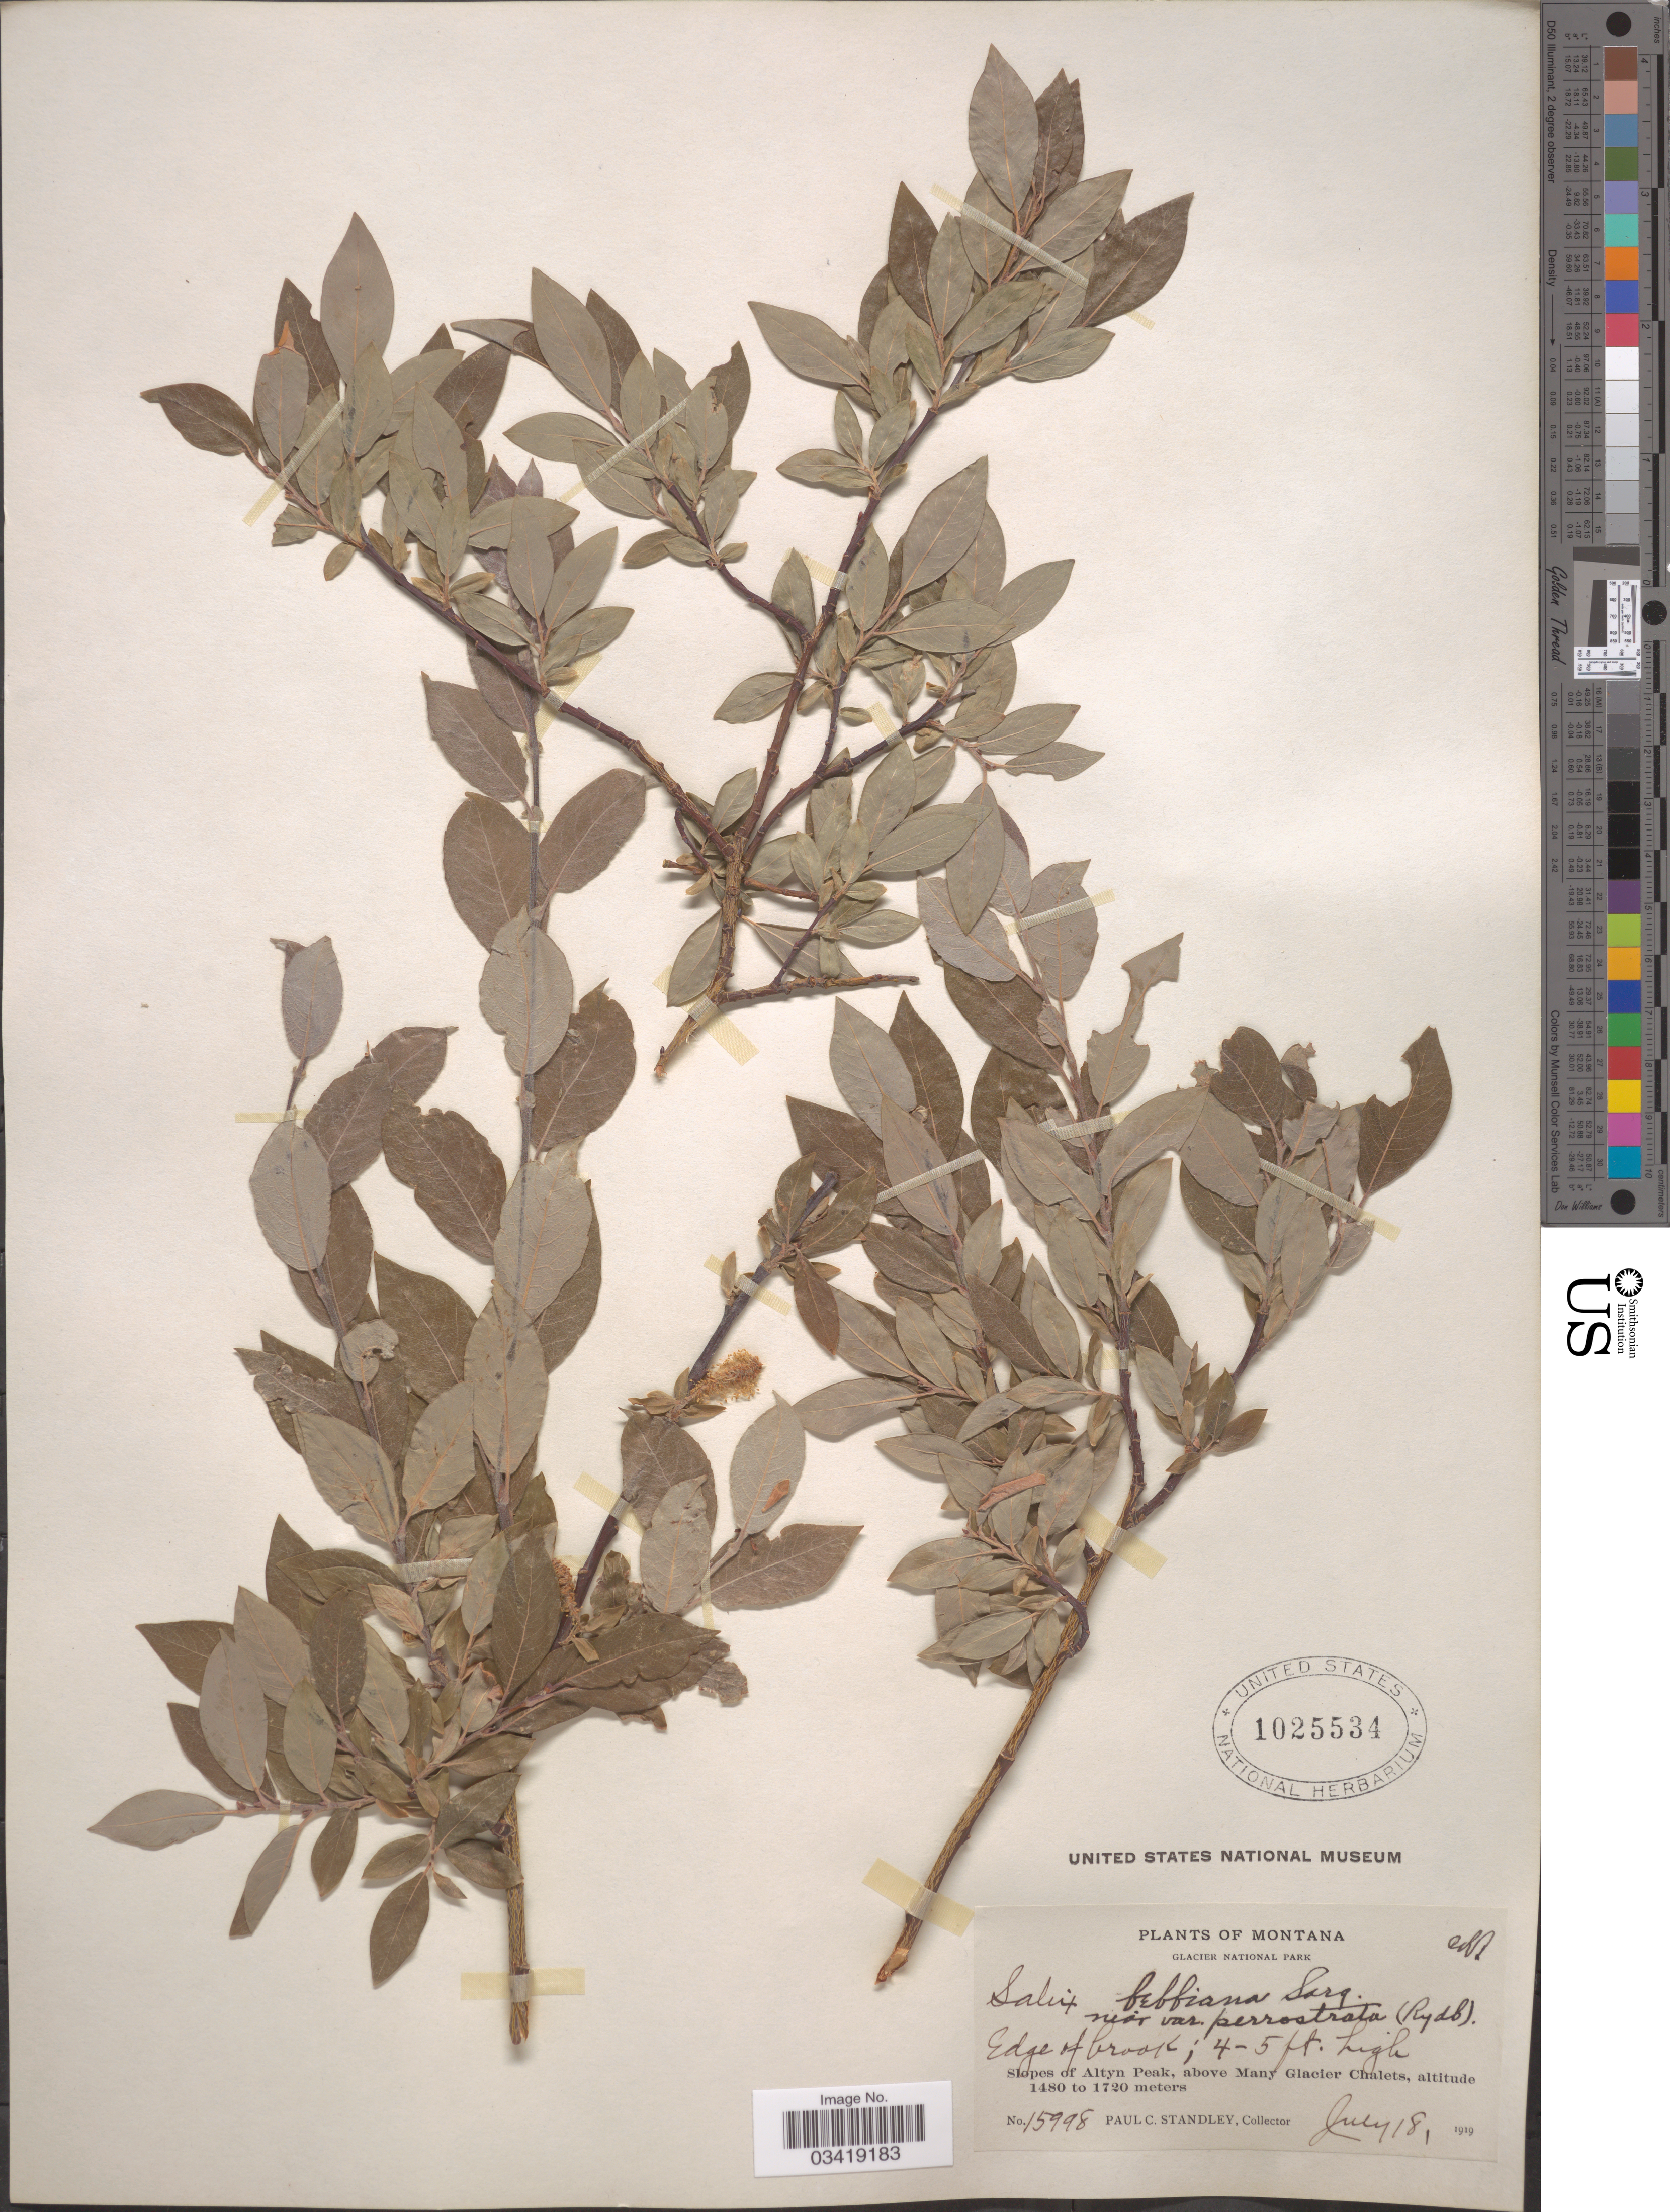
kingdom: Plantae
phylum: Tracheophyta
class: Magnoliopsida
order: Malpighiales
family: Salicaceae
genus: Salix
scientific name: Salix bebbiana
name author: Sarg.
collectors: P. C. Standley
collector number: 15998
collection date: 1919-07-18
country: United States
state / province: Montana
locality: Glacier National Park. Edge of Brook. Slopes of Altyn Peak, above Many Glacier Chalets.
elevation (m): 1480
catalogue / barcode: US 1025534